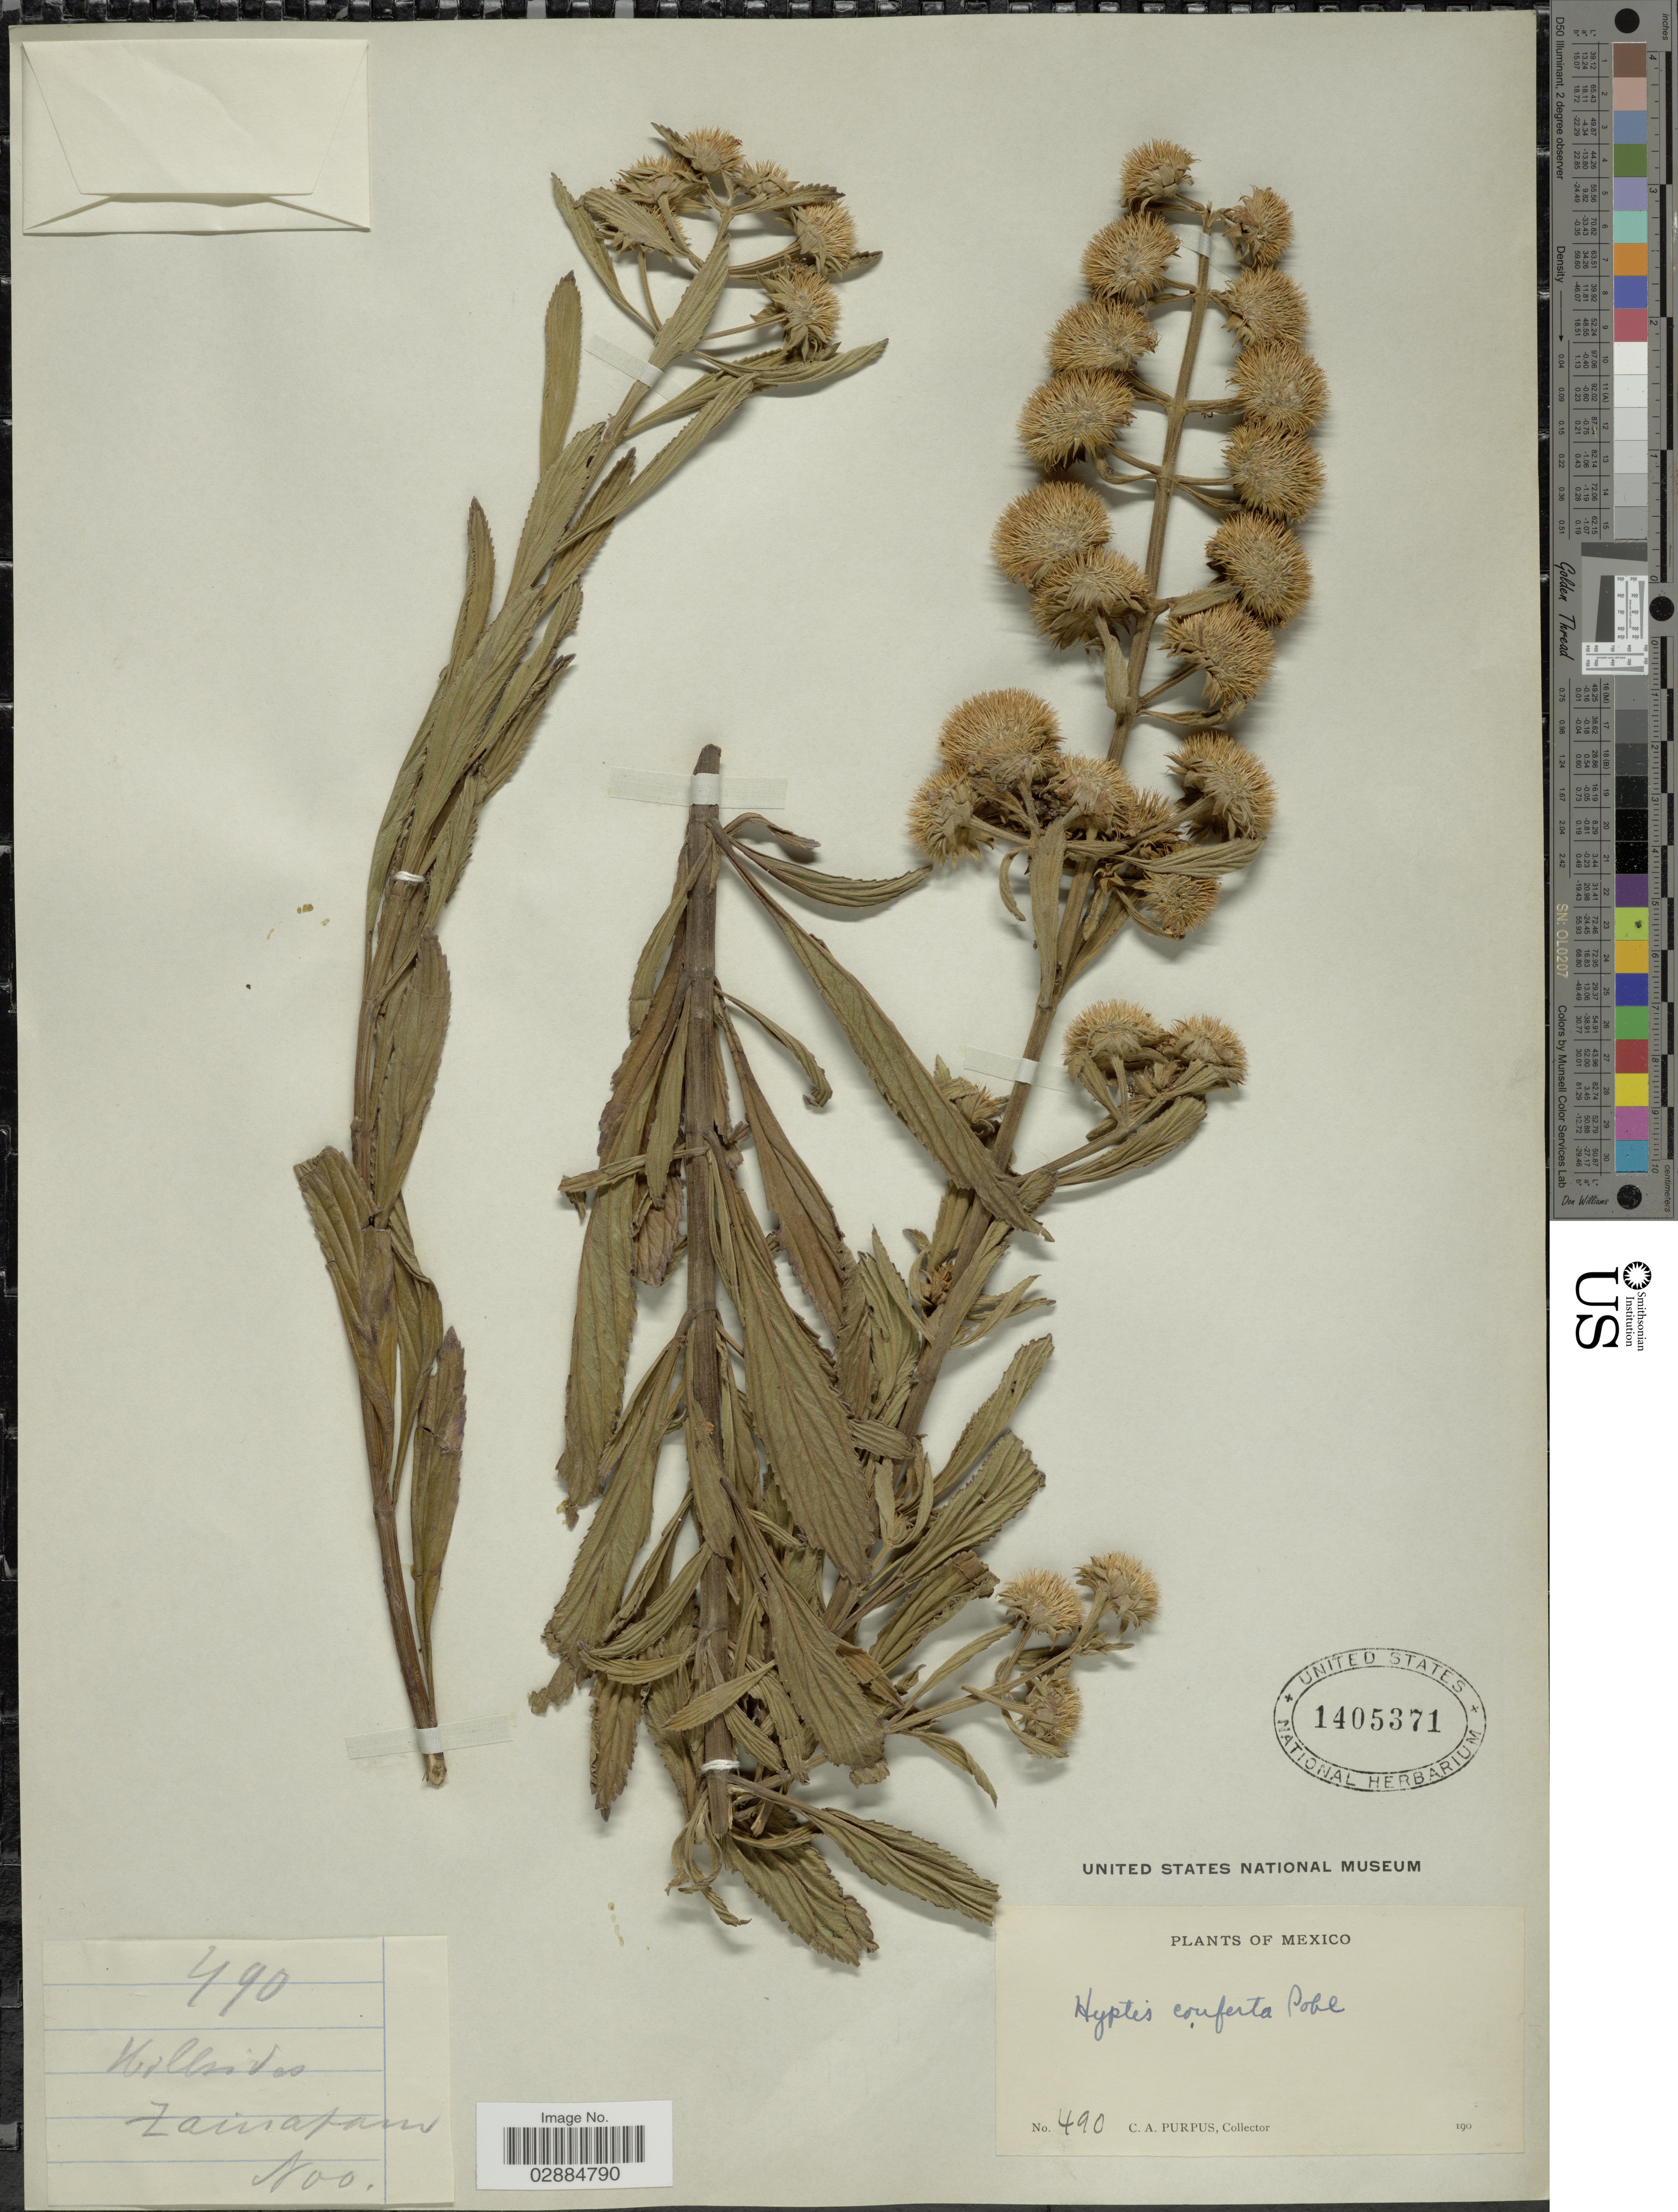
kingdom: Plantae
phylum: Tracheophyta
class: Magnoliopsida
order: Lamiales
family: Lamiaceae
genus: Hyptis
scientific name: Hyptis conferta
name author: Pohl ex Benth.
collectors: C. A. Purpus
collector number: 490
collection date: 1800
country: Mexico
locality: Zacuapan.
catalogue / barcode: US 1405371